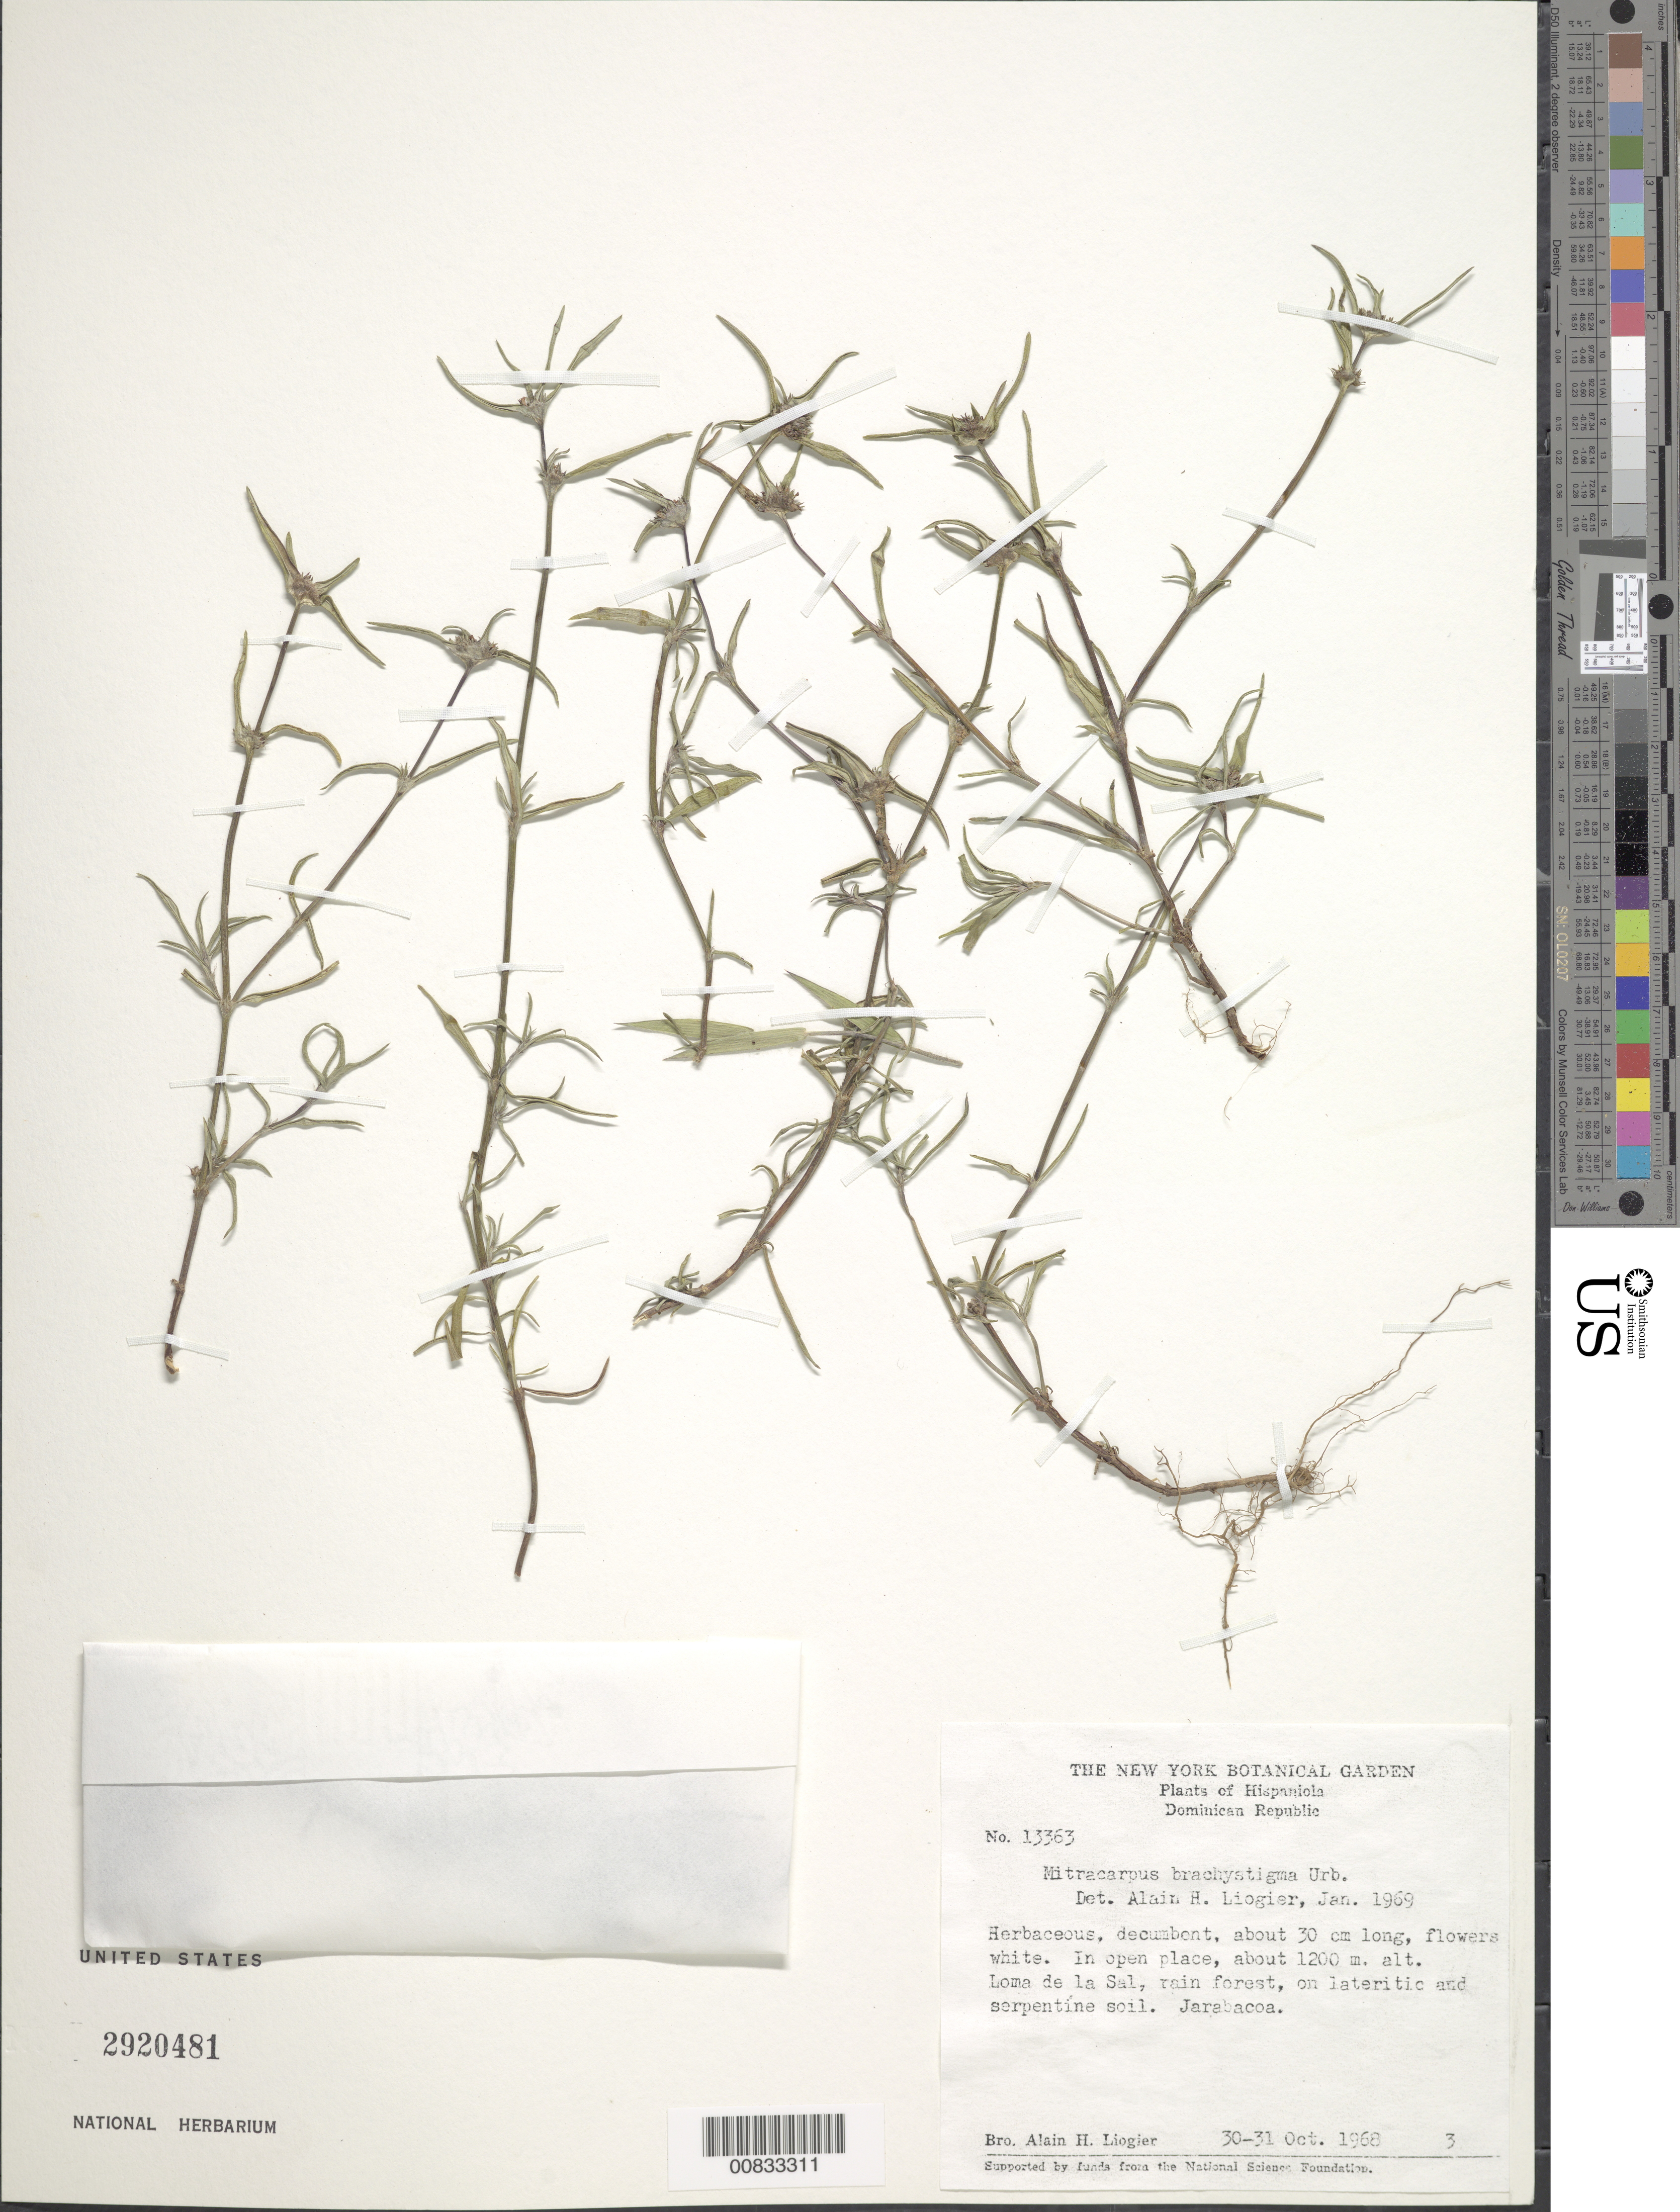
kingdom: Plantae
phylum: Tracheophyta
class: Magnoliopsida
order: Gentianales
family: Rubiaceae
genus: Mitracarpus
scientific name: Mitracarpus brachystigma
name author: Urb.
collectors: A. H. Liogier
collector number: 13363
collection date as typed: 30 Oct 1968 to 31 Oct 1968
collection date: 1968-10-30/1968-10-31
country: Dominican Republic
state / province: La Vega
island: Hispaniola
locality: Loma de la Sal, Jarabacoa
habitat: In open places on lateritic and serpentine soil in rain forest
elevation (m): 1200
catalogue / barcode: US 2920481